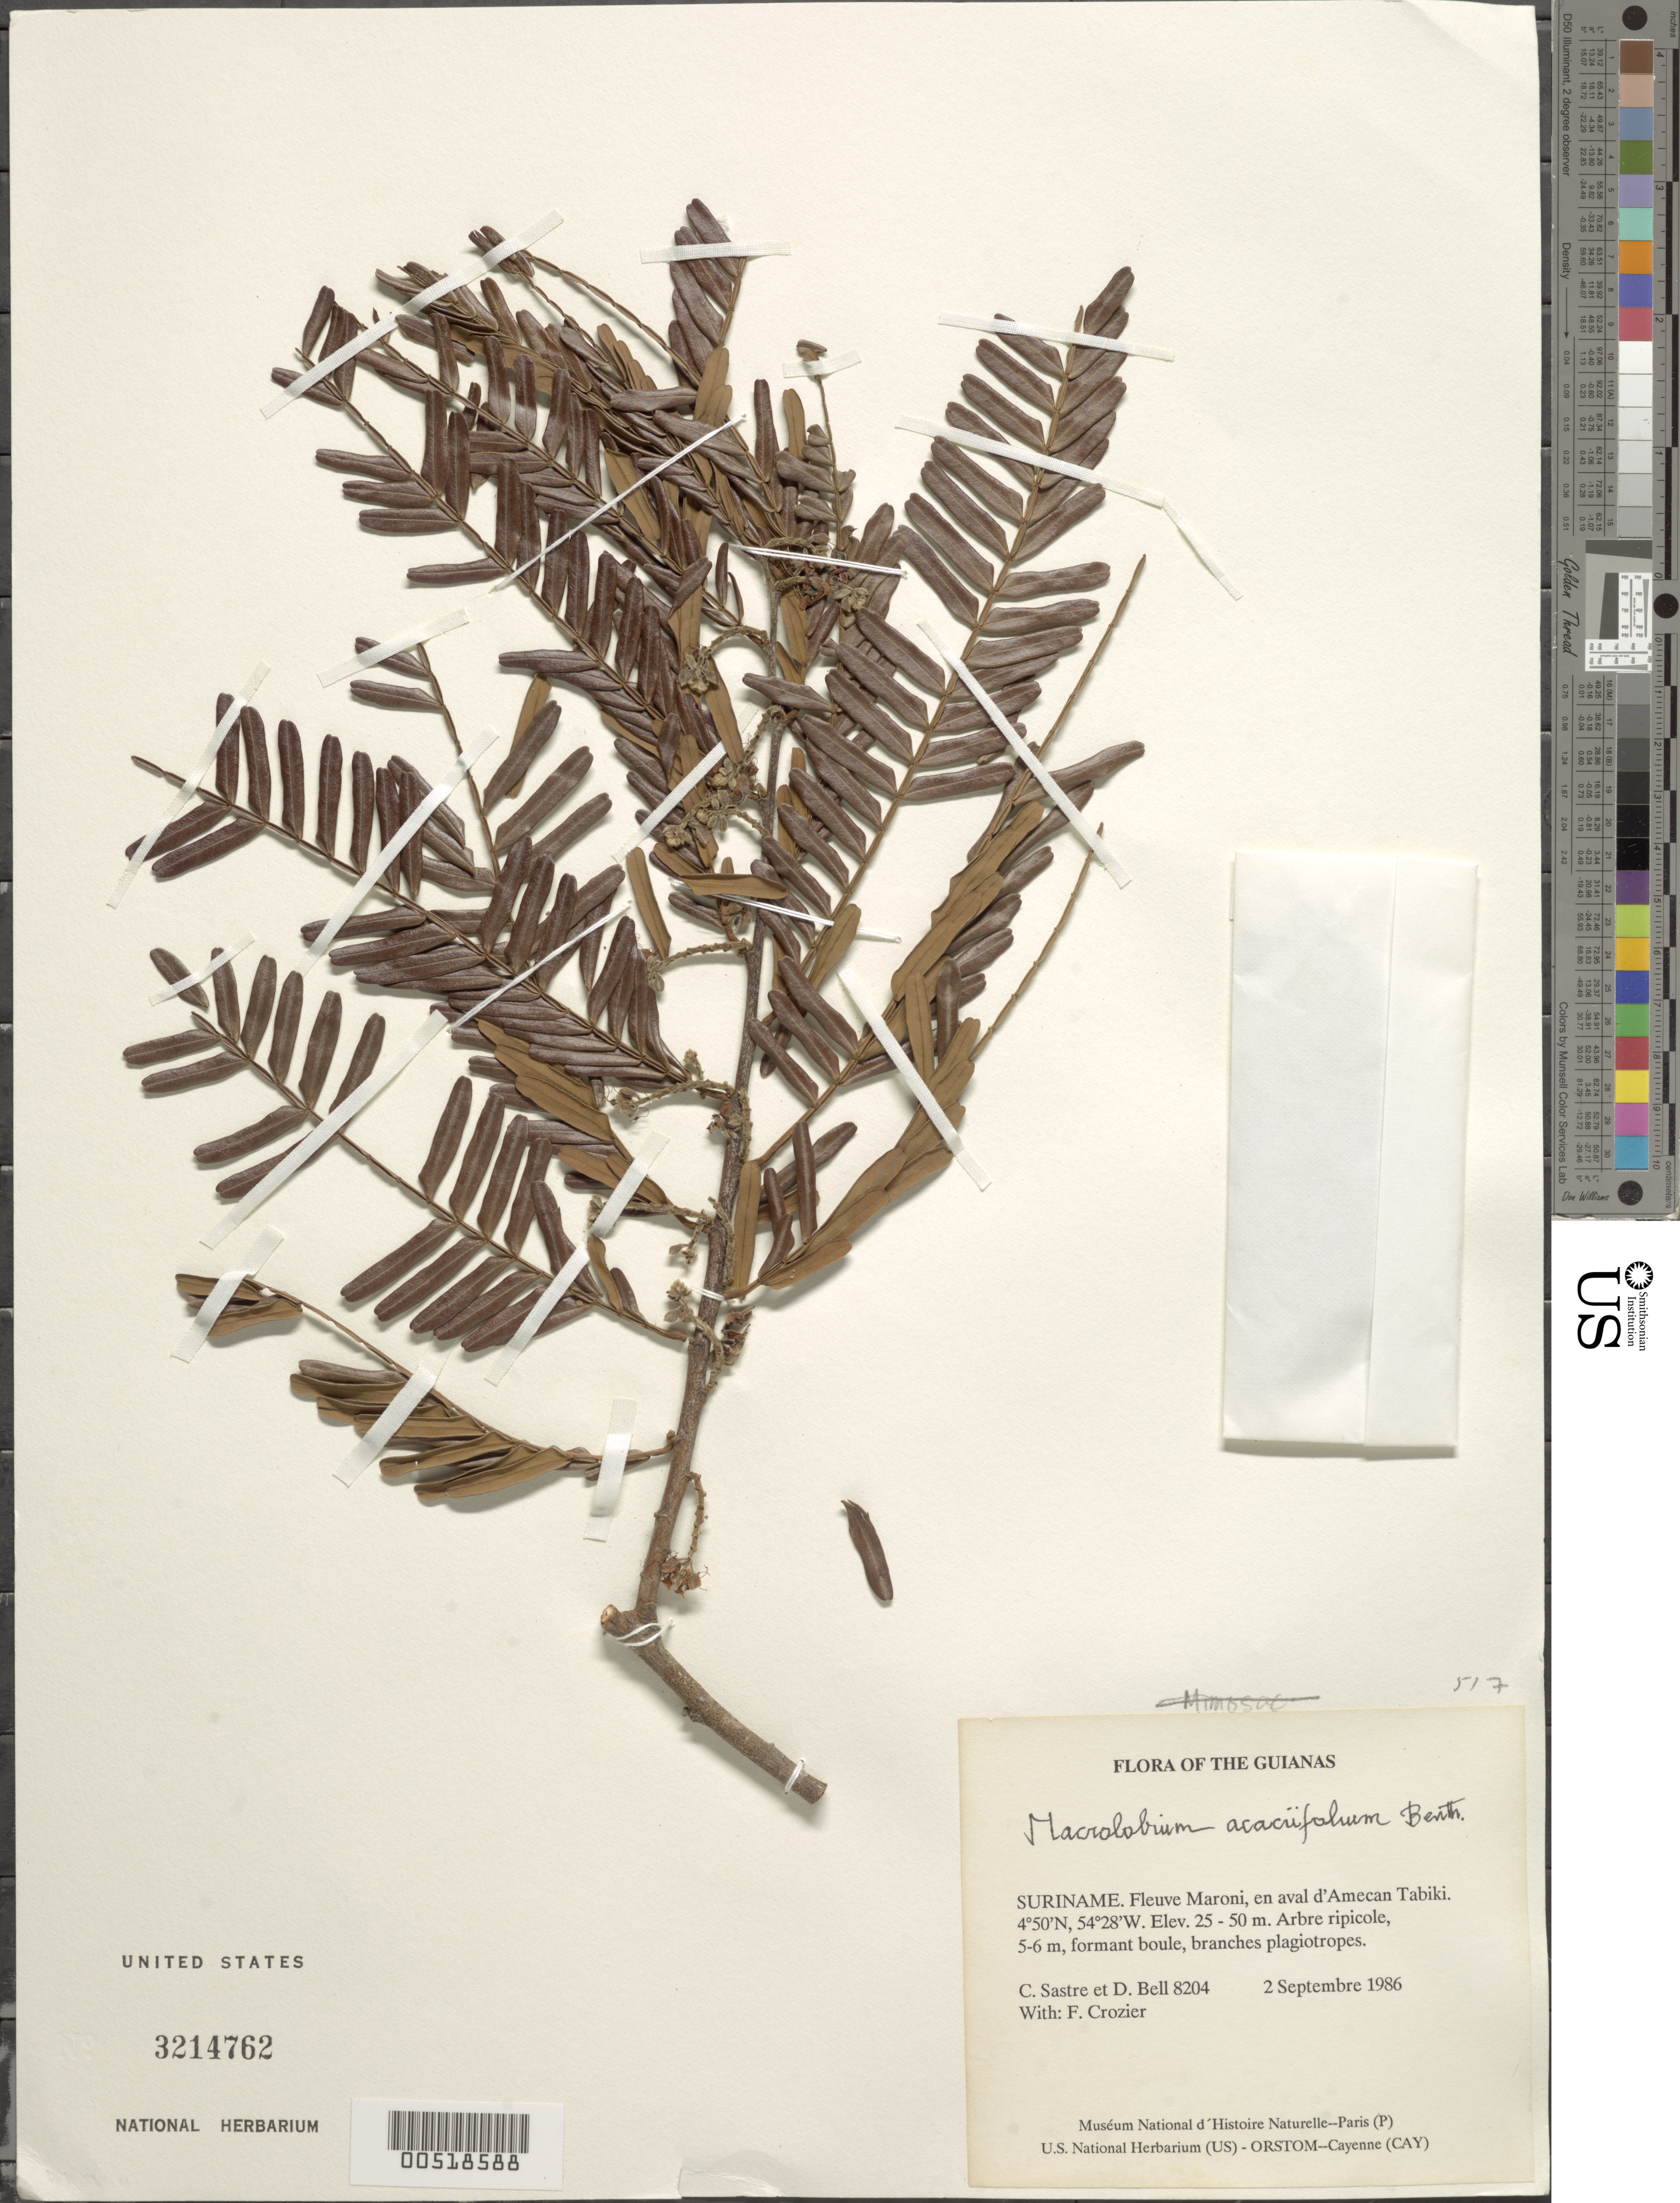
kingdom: Plantae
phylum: Tracheophyta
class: Magnoliopsida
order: Fabales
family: Fabaceae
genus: Macrolobium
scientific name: Macrolobium acaciifolium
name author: (Benth.) Benth.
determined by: Barneby, Rupert C., (NY)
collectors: C. H. L. Sastre, D. A. Bell & F. Crozier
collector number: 8204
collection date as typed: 2 September 1986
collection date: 1986-09-02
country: Suriname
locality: Fleuve Maroni, en aval d'Amecan Tabiki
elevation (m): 25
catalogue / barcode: US 3214762